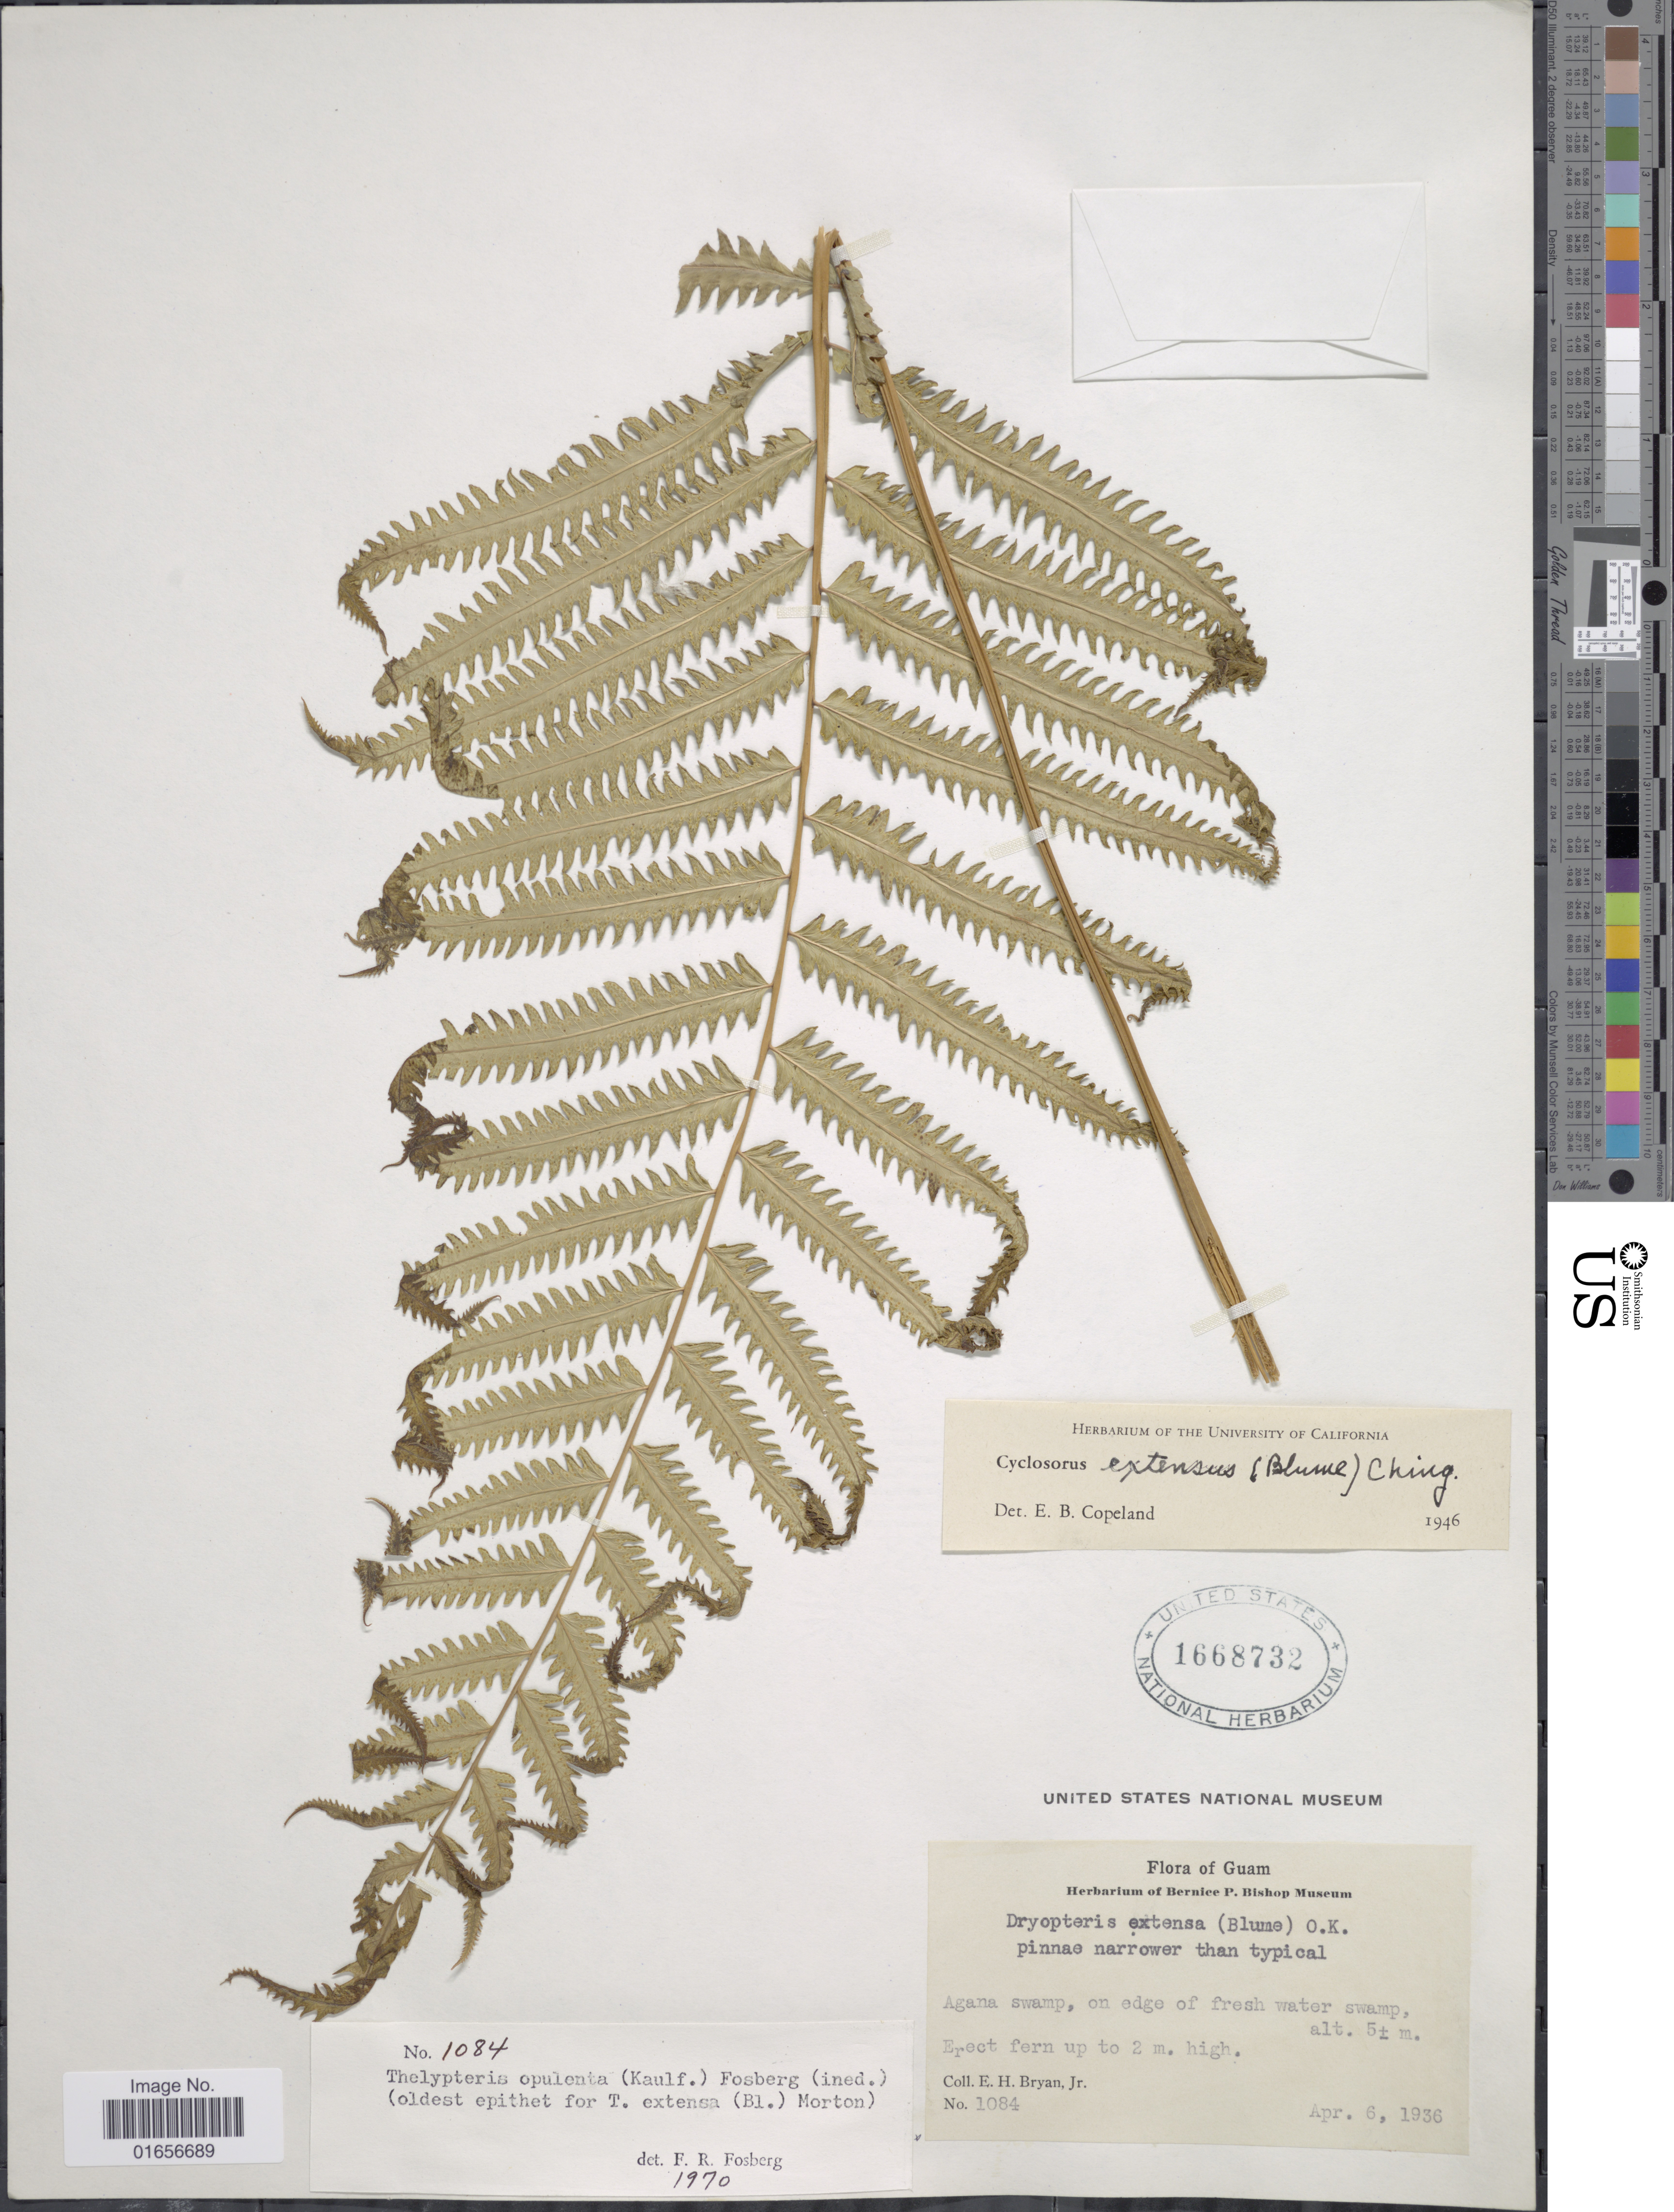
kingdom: Plantae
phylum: Tracheophyta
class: Polypodiopsida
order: Polypodiales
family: Thelypteridaceae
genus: Amphineuron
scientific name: Amphineuron opulentum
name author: (Kaulf.) Holttum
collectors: E. Bryan Jr.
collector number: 1084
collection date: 1936-04-06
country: Guam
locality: Guam, Agana swamp, on edge of fresh water swamp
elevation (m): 5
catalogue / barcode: US 1668732